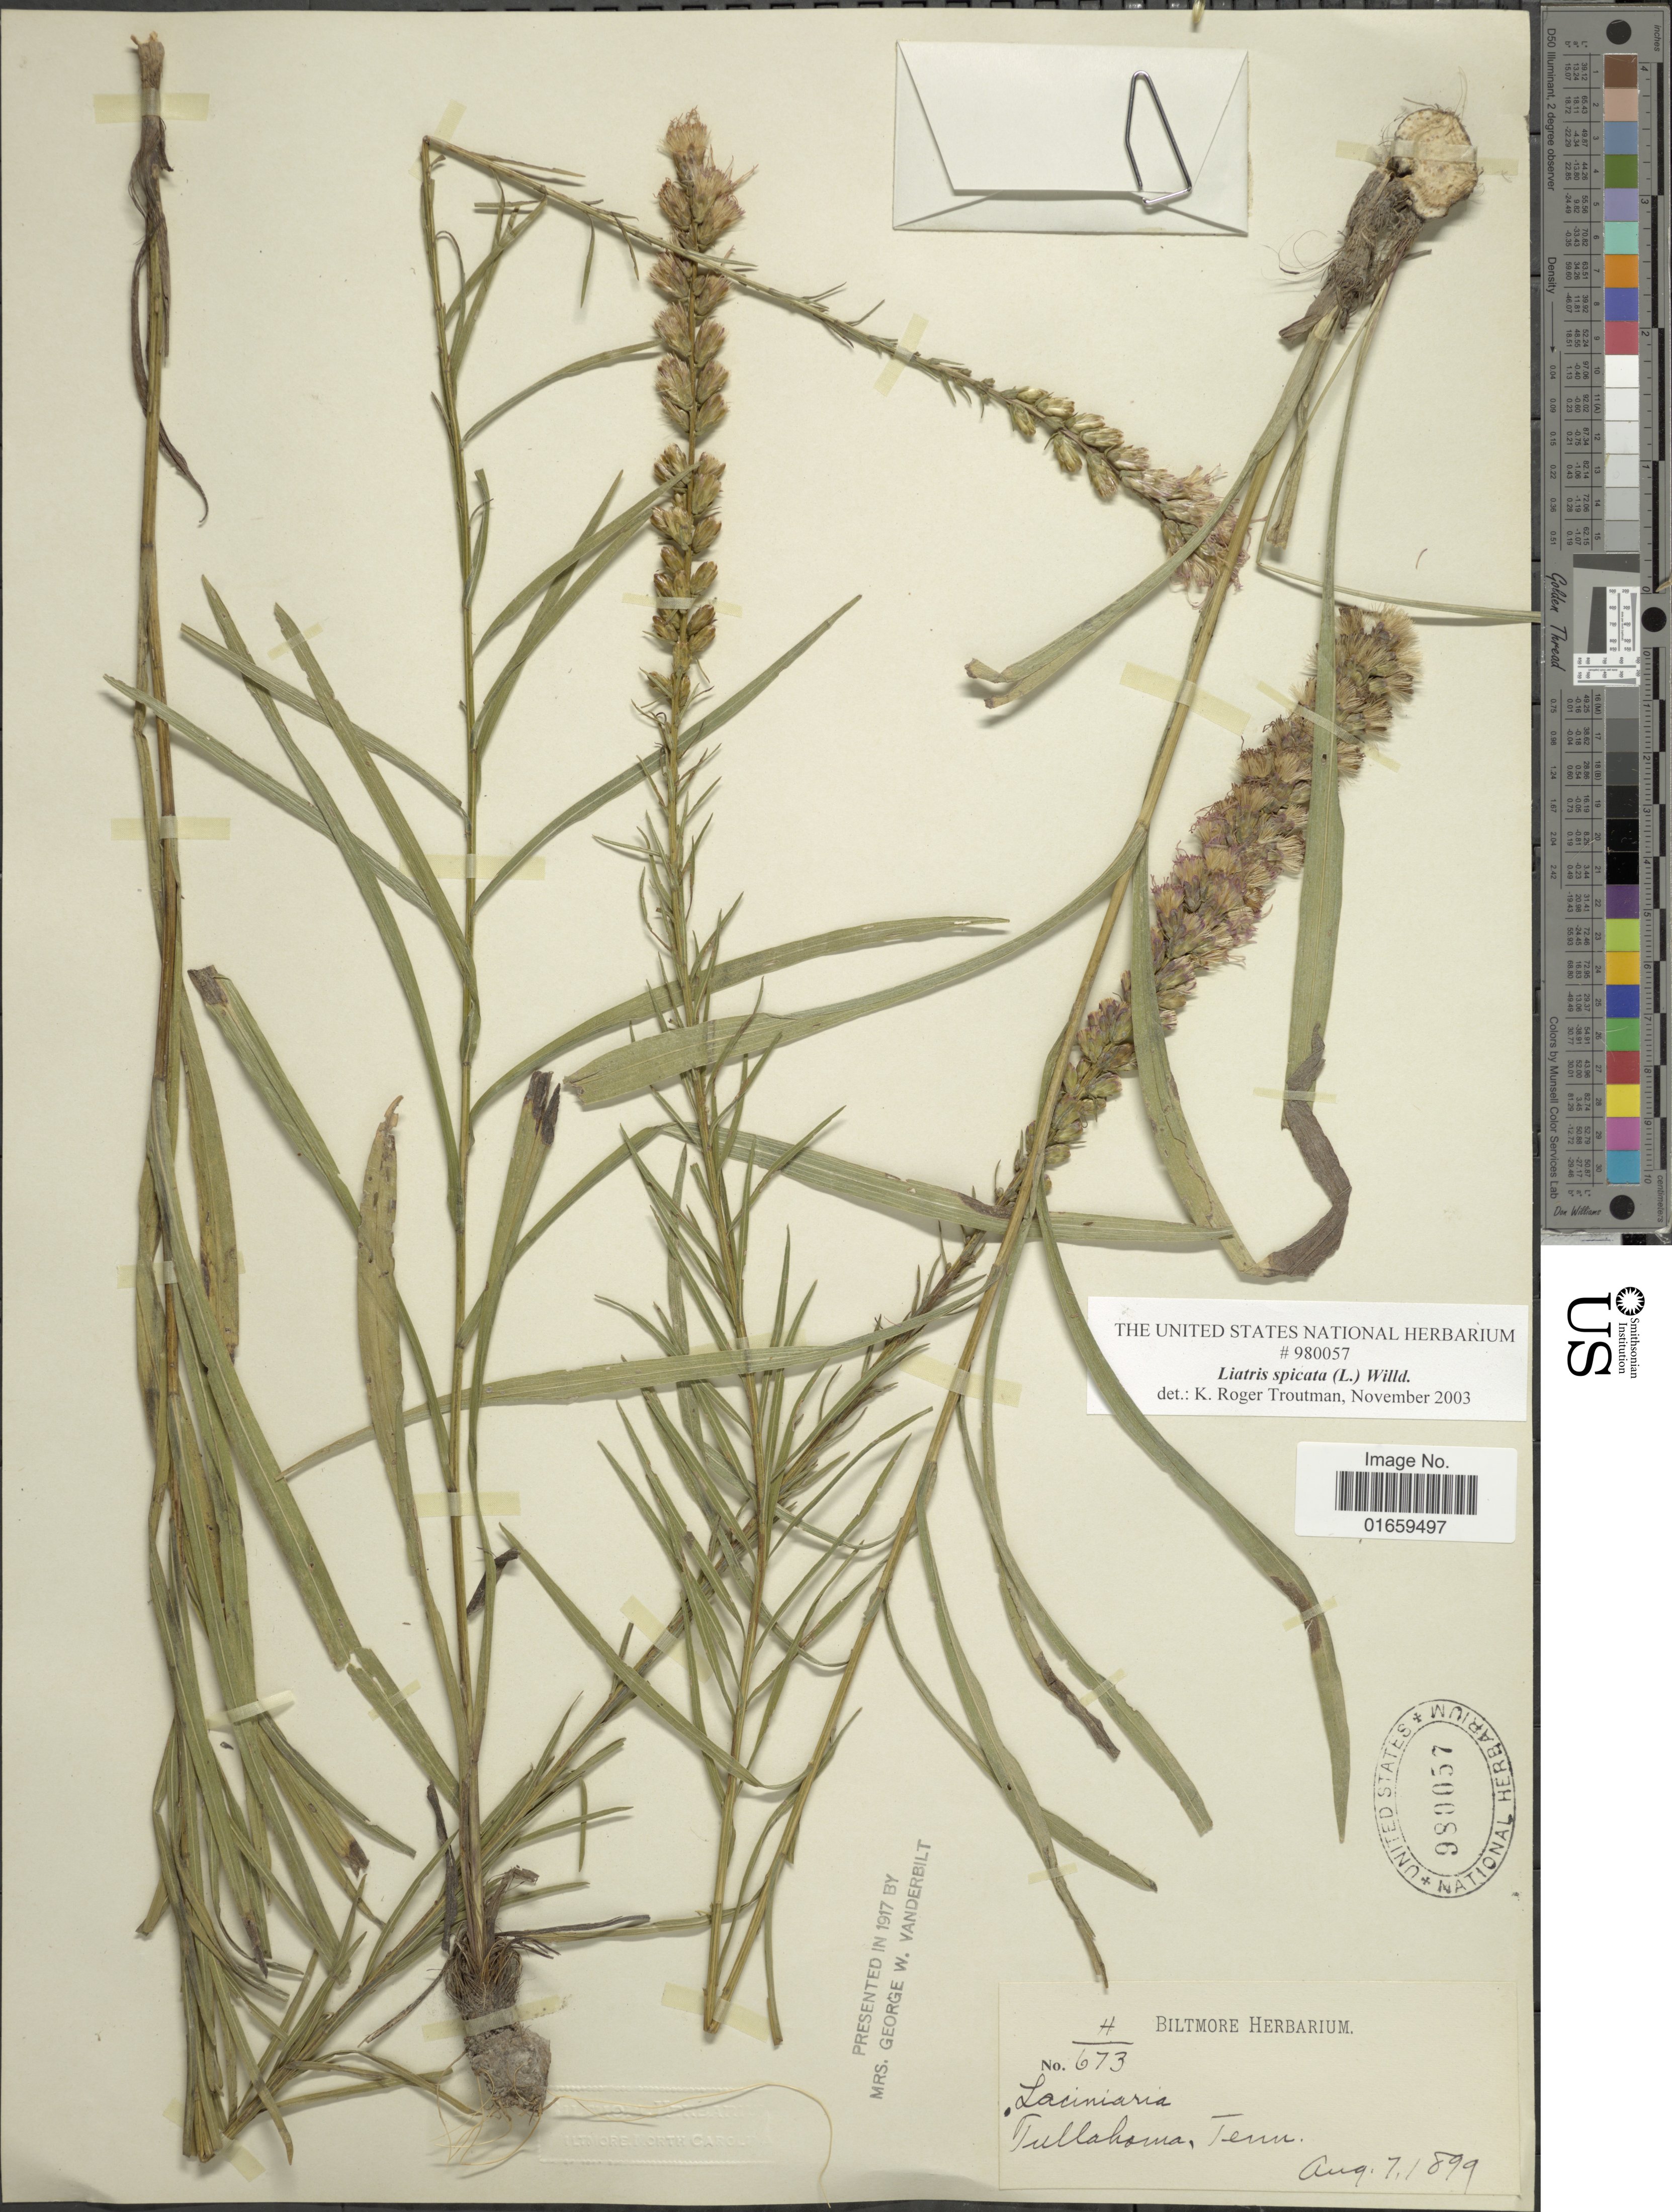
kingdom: Plantae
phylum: Tracheophyta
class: Magnoliopsida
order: Asterales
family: Asteraceae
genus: Liatris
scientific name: Liatris spicata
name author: (L.) Willd.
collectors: ex herb. Biltmore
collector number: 673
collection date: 1899-08-07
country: United States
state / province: Tennessee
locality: Tullahoma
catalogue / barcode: US 980057